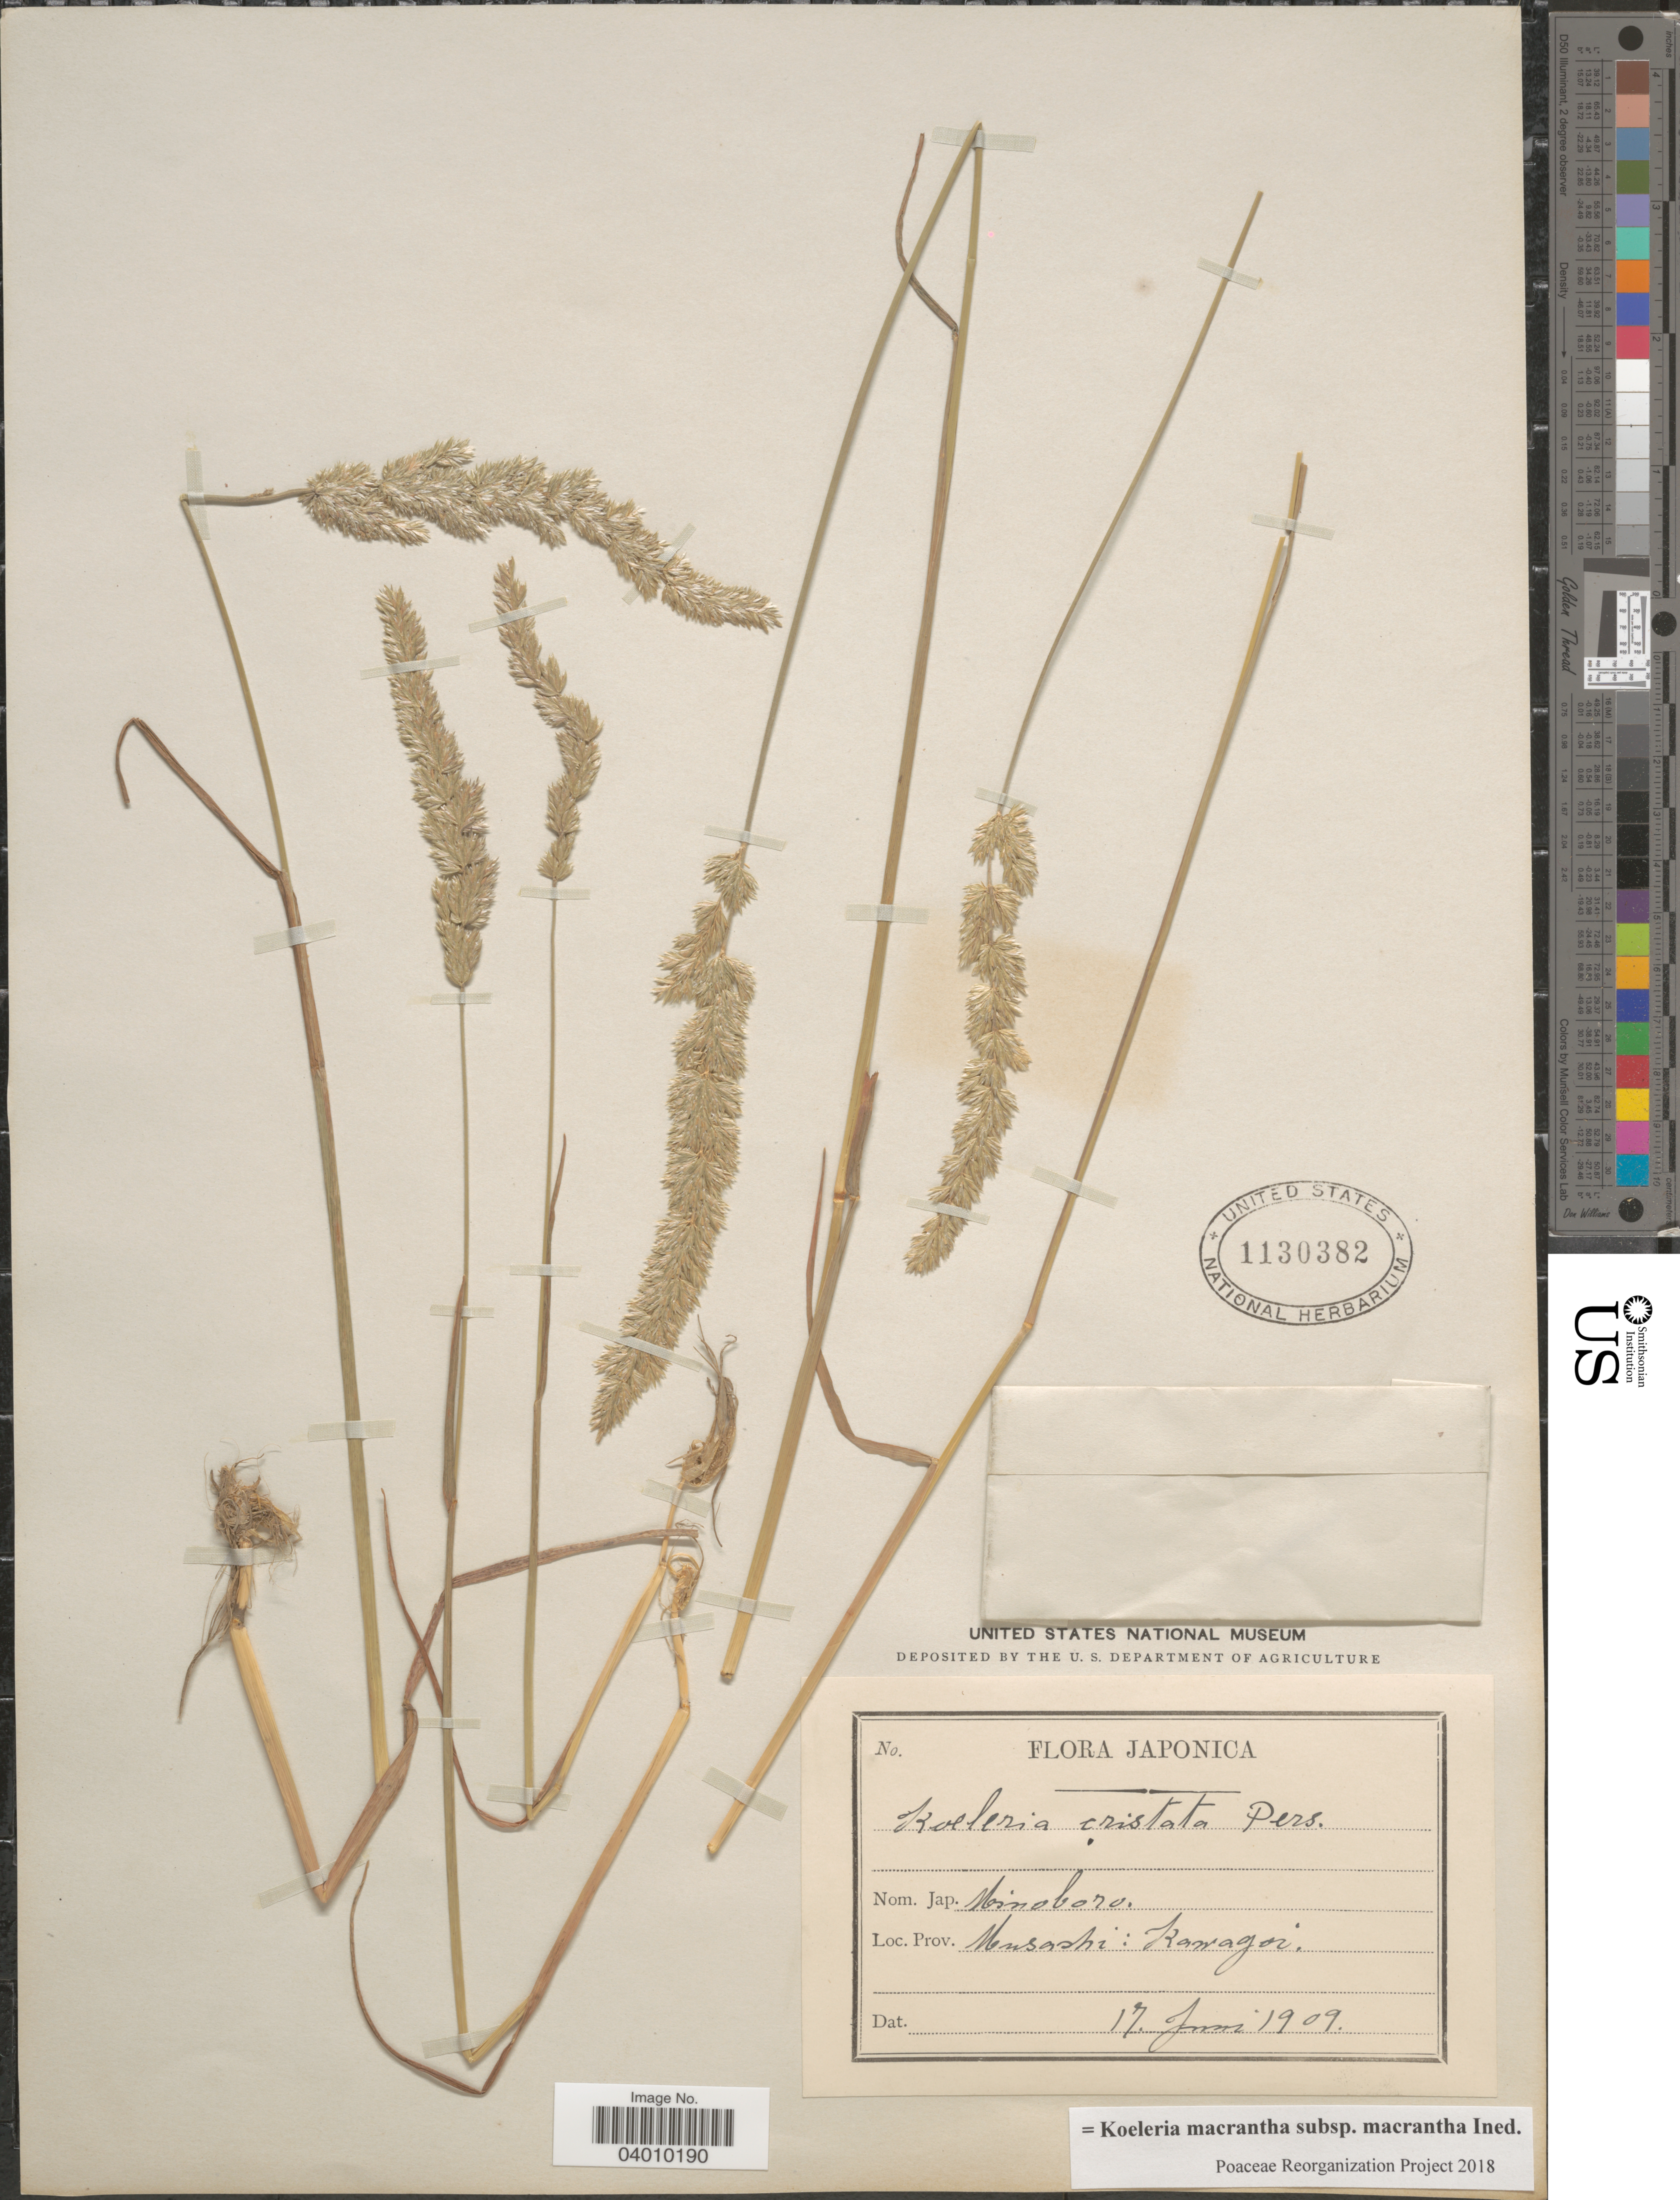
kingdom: Plantae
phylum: Tracheophyta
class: Liliopsida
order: Poales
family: Poaceae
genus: Koeleria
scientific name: Koeleria macrantha subsp. macrantha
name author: (Ledeb.) Schult.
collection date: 1909-06-17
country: Japan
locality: Musashi: Kawagoi.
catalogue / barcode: US 1130382